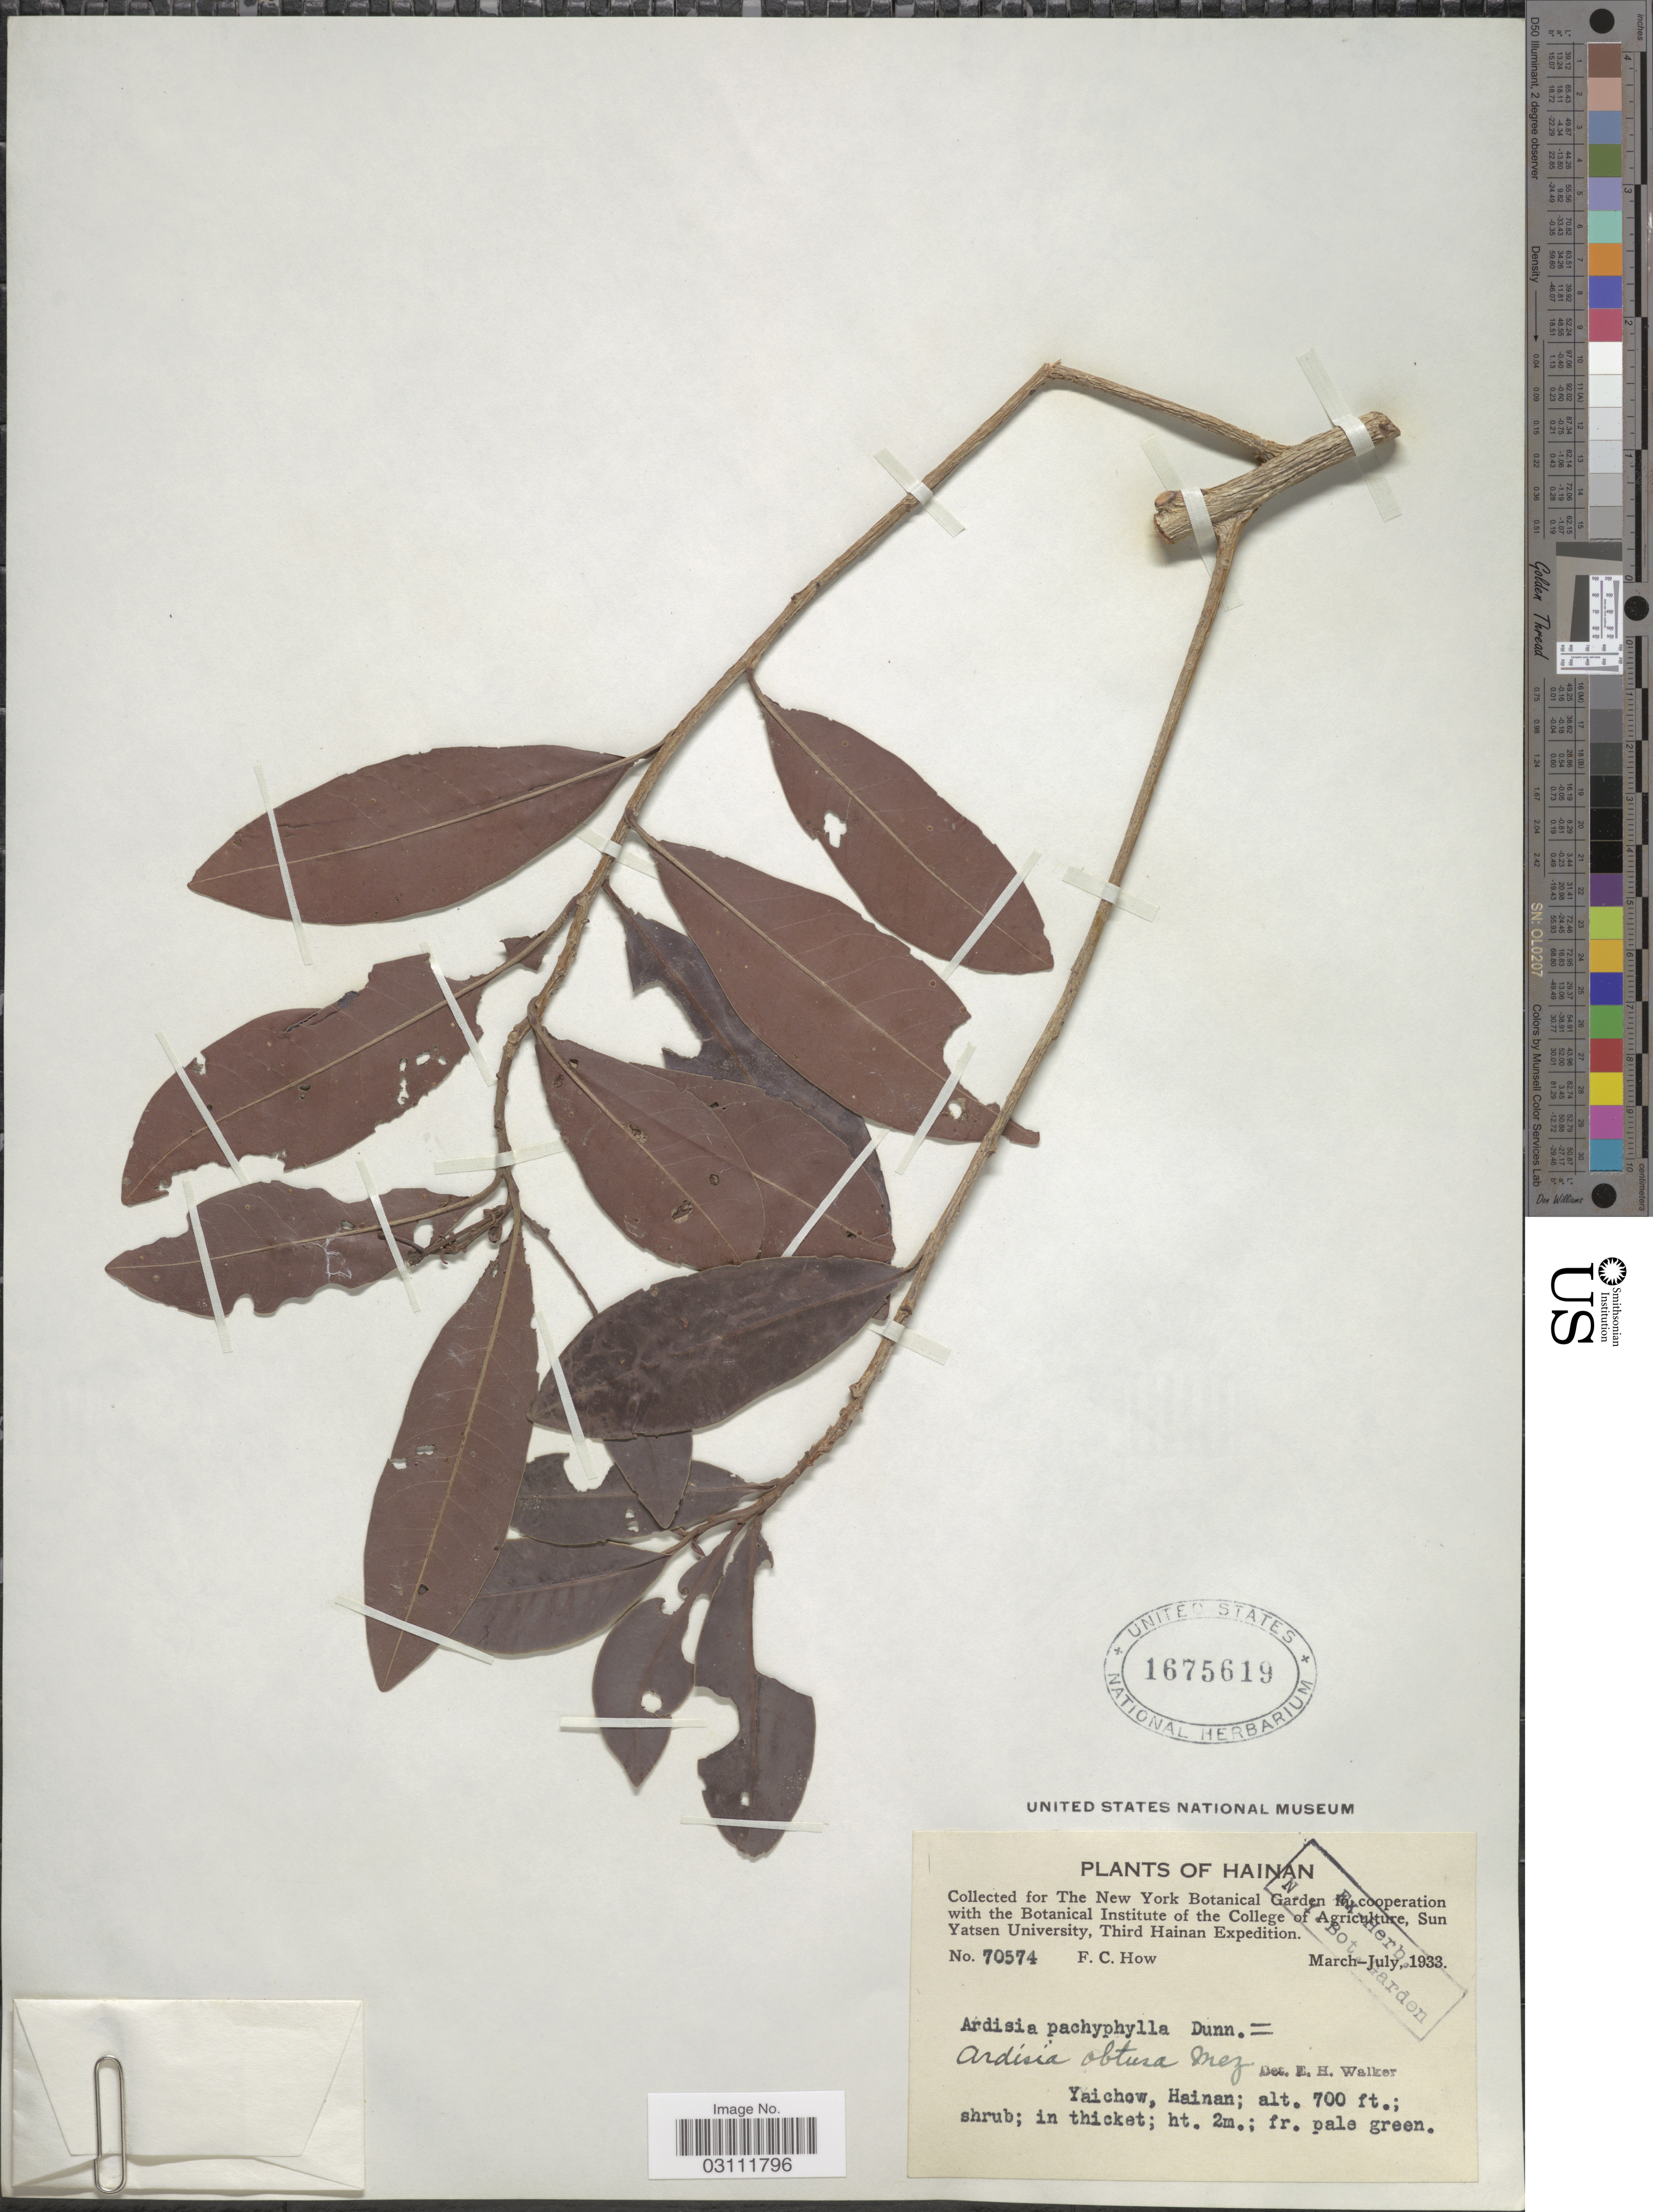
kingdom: Plantae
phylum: Tracheophyta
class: Magnoliopsida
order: Ericales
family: Primulaceae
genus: Ardisia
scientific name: Ardisia obtusa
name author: Mez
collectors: F. C. How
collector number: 70574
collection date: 1933-03/1933-07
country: China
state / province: Hainan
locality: Yaichow.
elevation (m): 213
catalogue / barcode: US 1675619